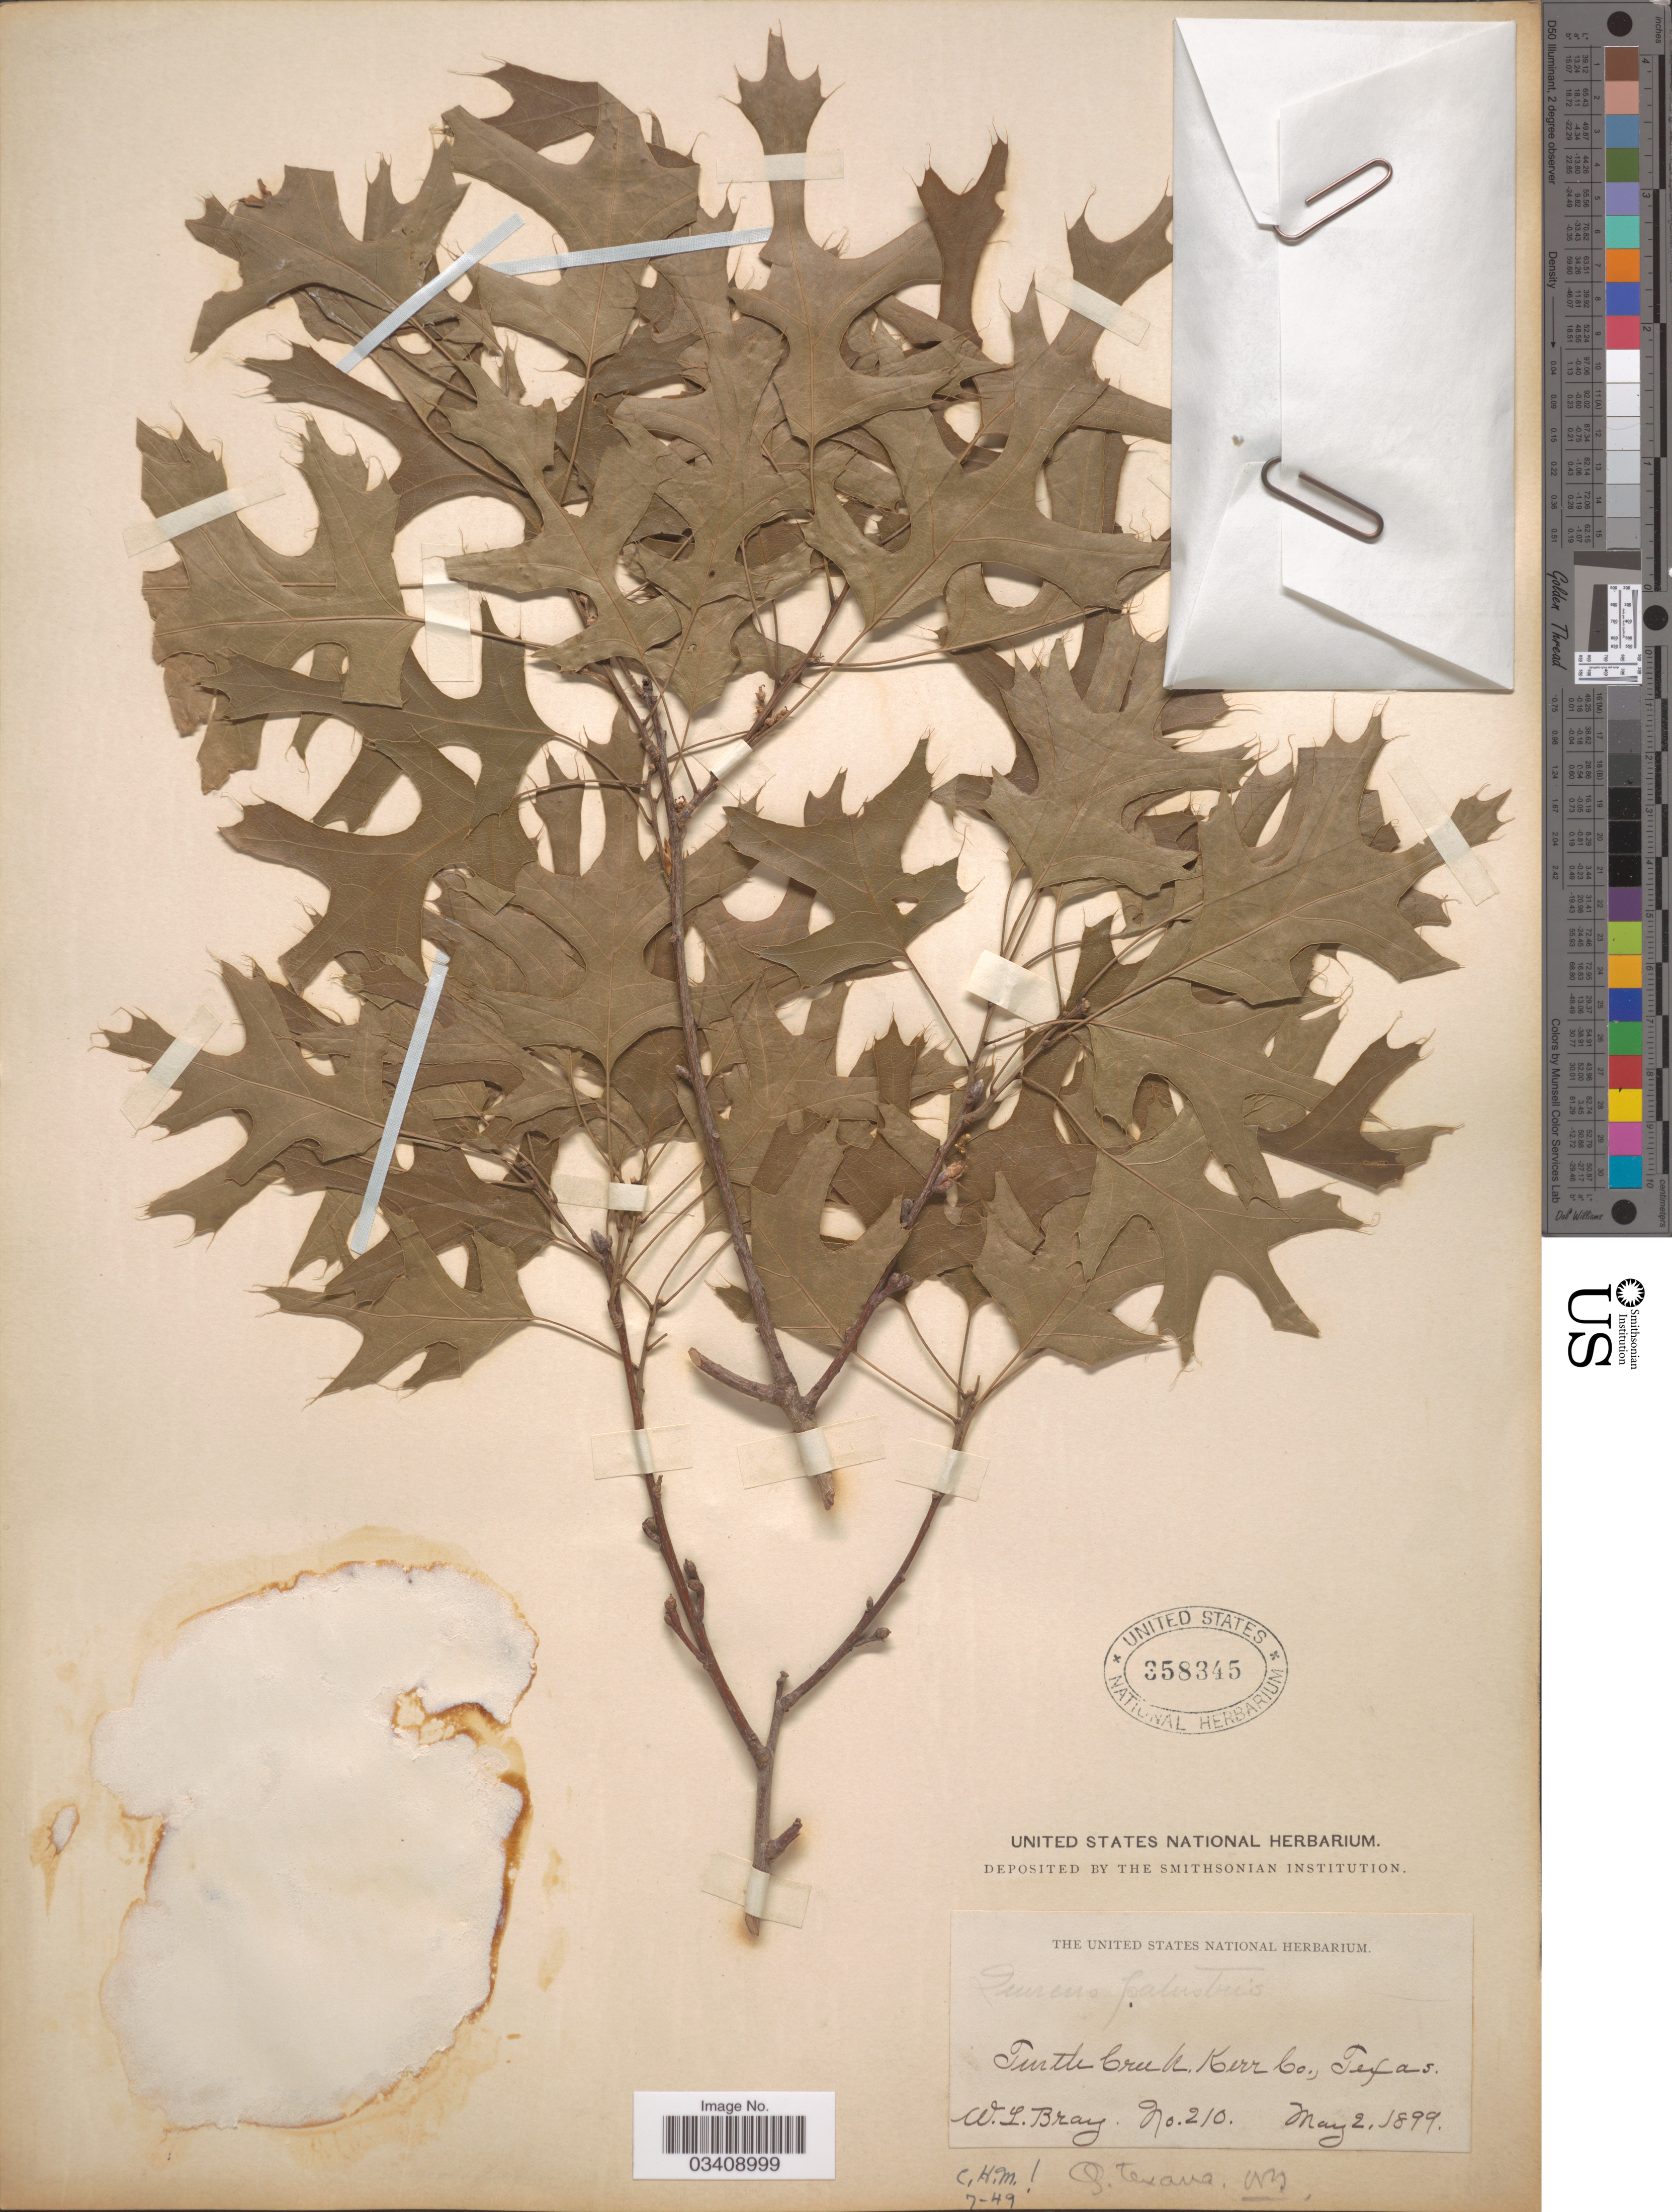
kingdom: Plantae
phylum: Tracheophyta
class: Magnoliopsida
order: Fagales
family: Fagaceae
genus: Quercus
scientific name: Quercus texana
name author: Buckley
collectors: W. L. Bray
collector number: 210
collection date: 1899-05-02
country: United States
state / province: Texas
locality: Turtle Creek, Kerr Co.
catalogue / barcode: US 358345